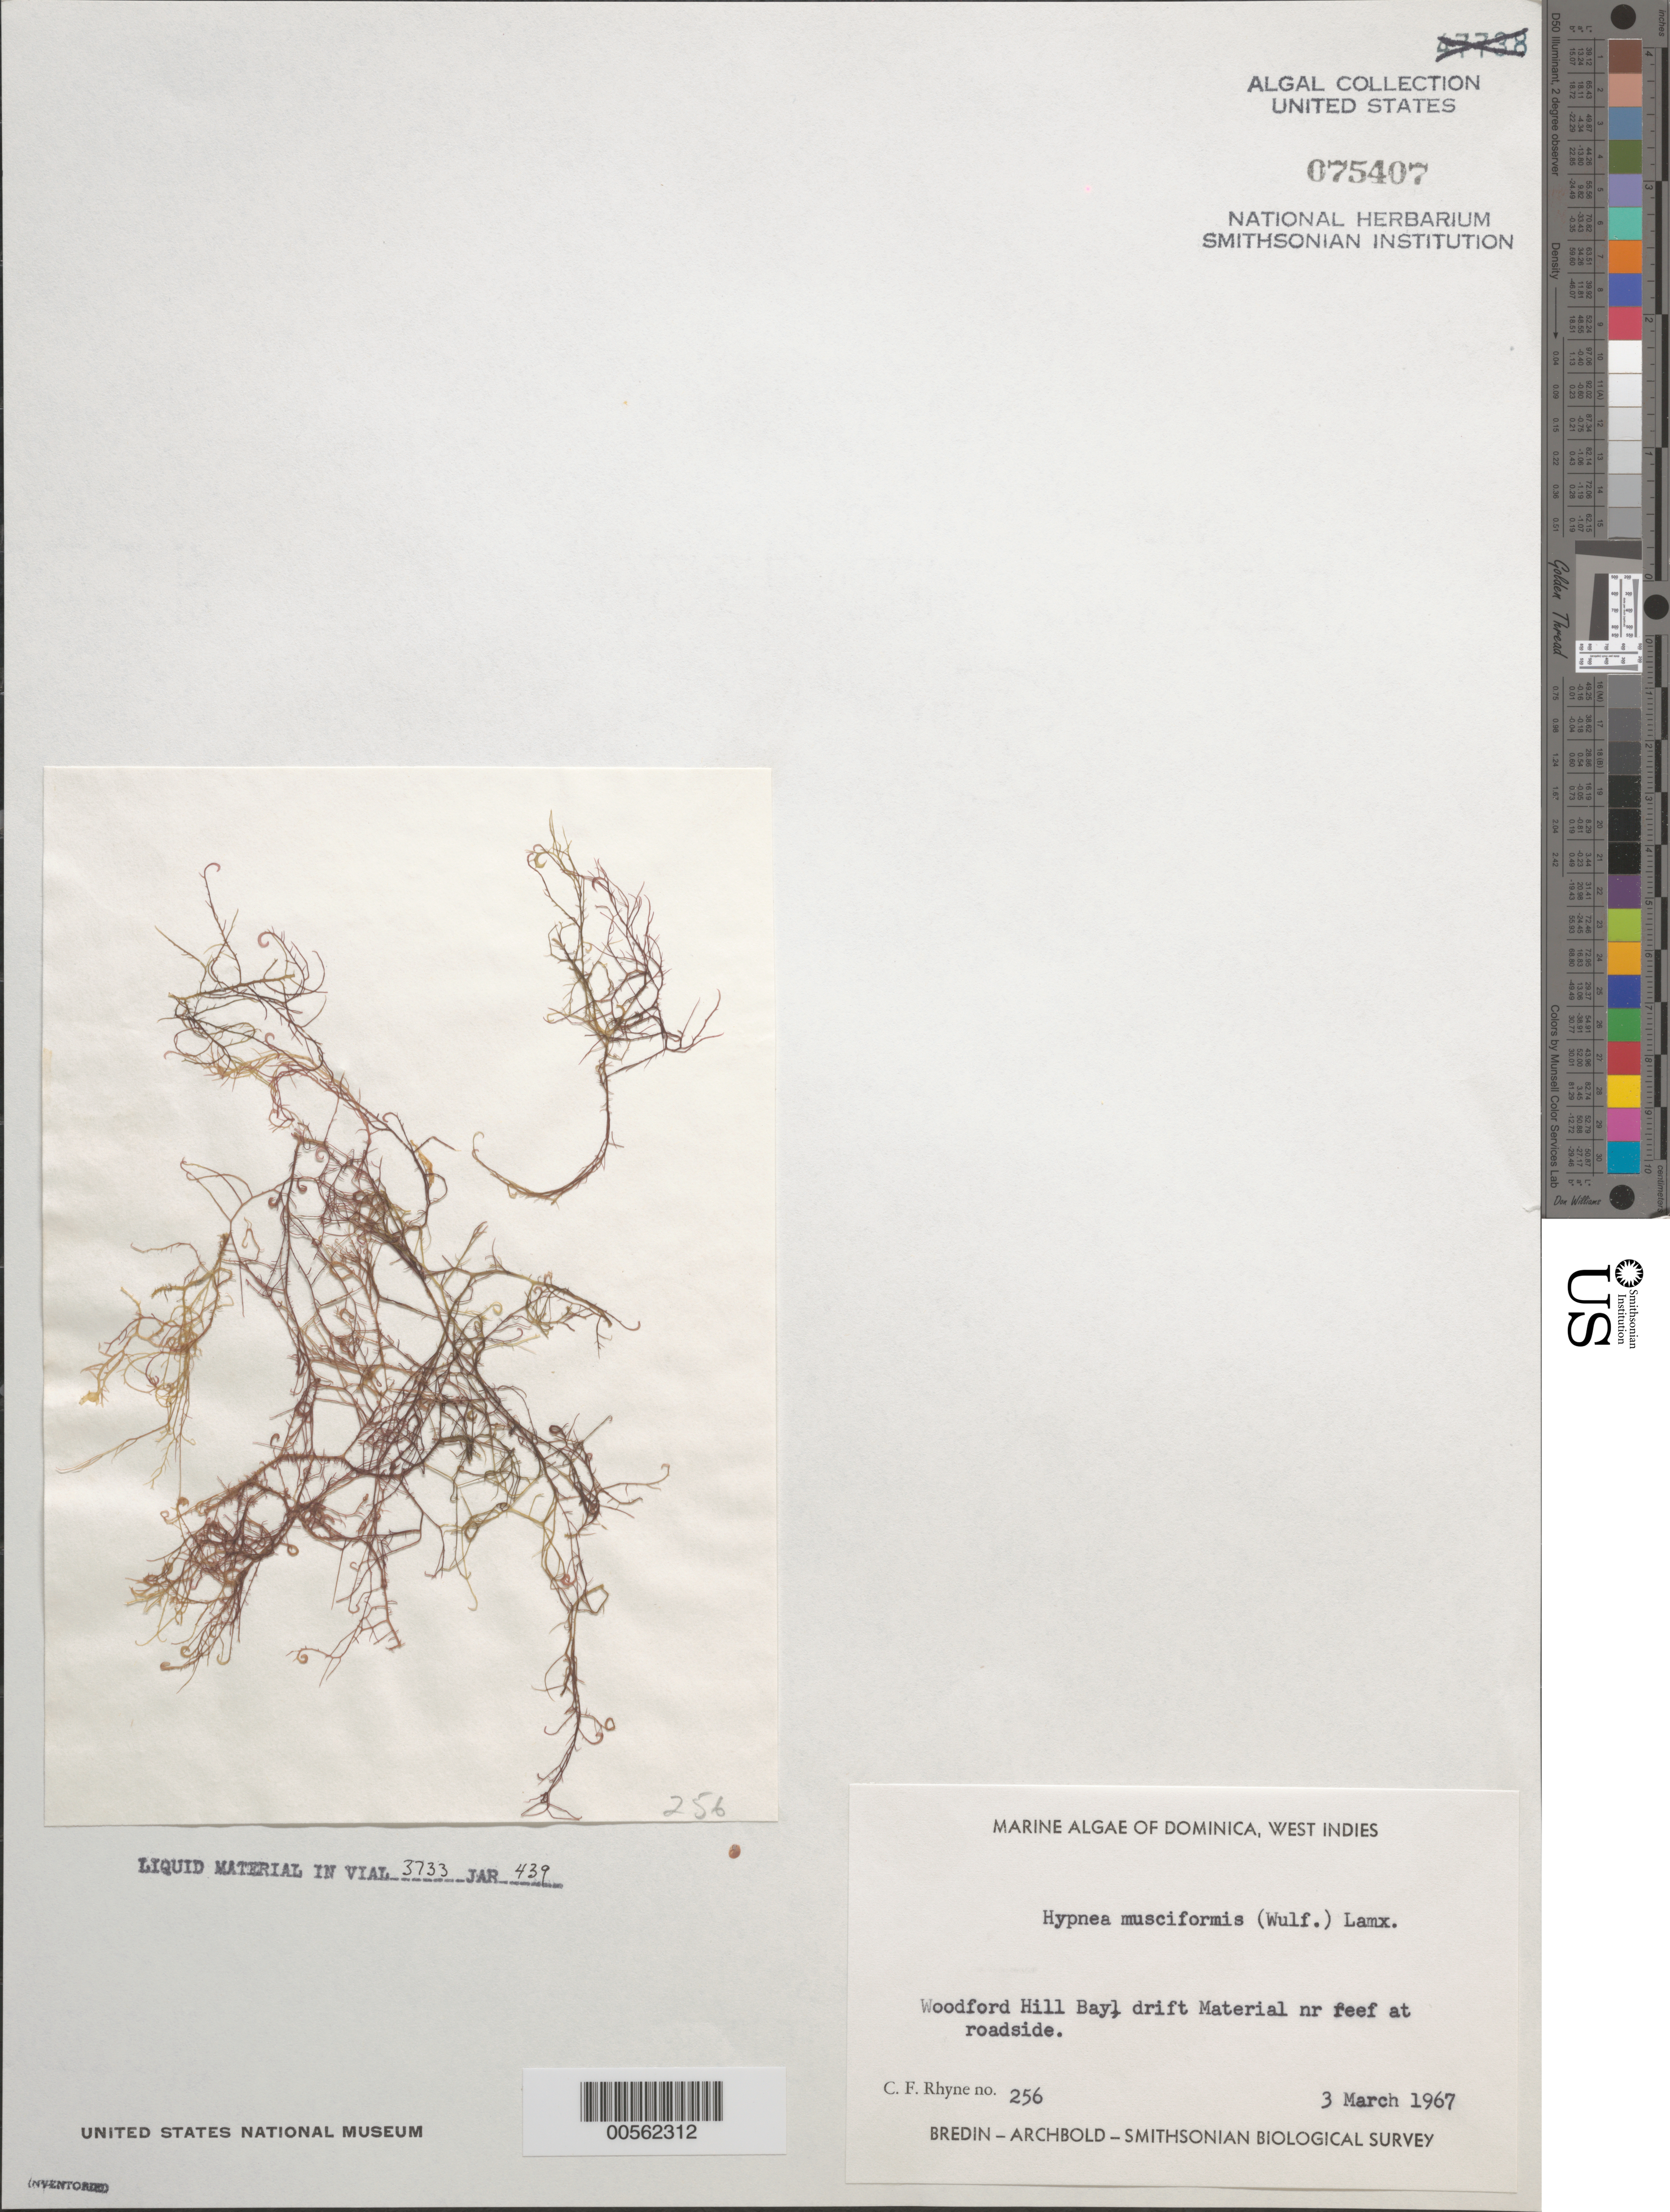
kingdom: Plantae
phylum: Rhodophyta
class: Florideophyceae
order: Gigartinales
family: Cystocloniaceae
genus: Hypnea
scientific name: Hypnea musciformis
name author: (Wulfen) J.V.Lamouroux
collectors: C. Rhyne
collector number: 256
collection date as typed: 03 Mar 1967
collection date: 1967-03-03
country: Dominica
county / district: St. Andrew's Parish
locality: Woodford Hill Bay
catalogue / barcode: US 75407